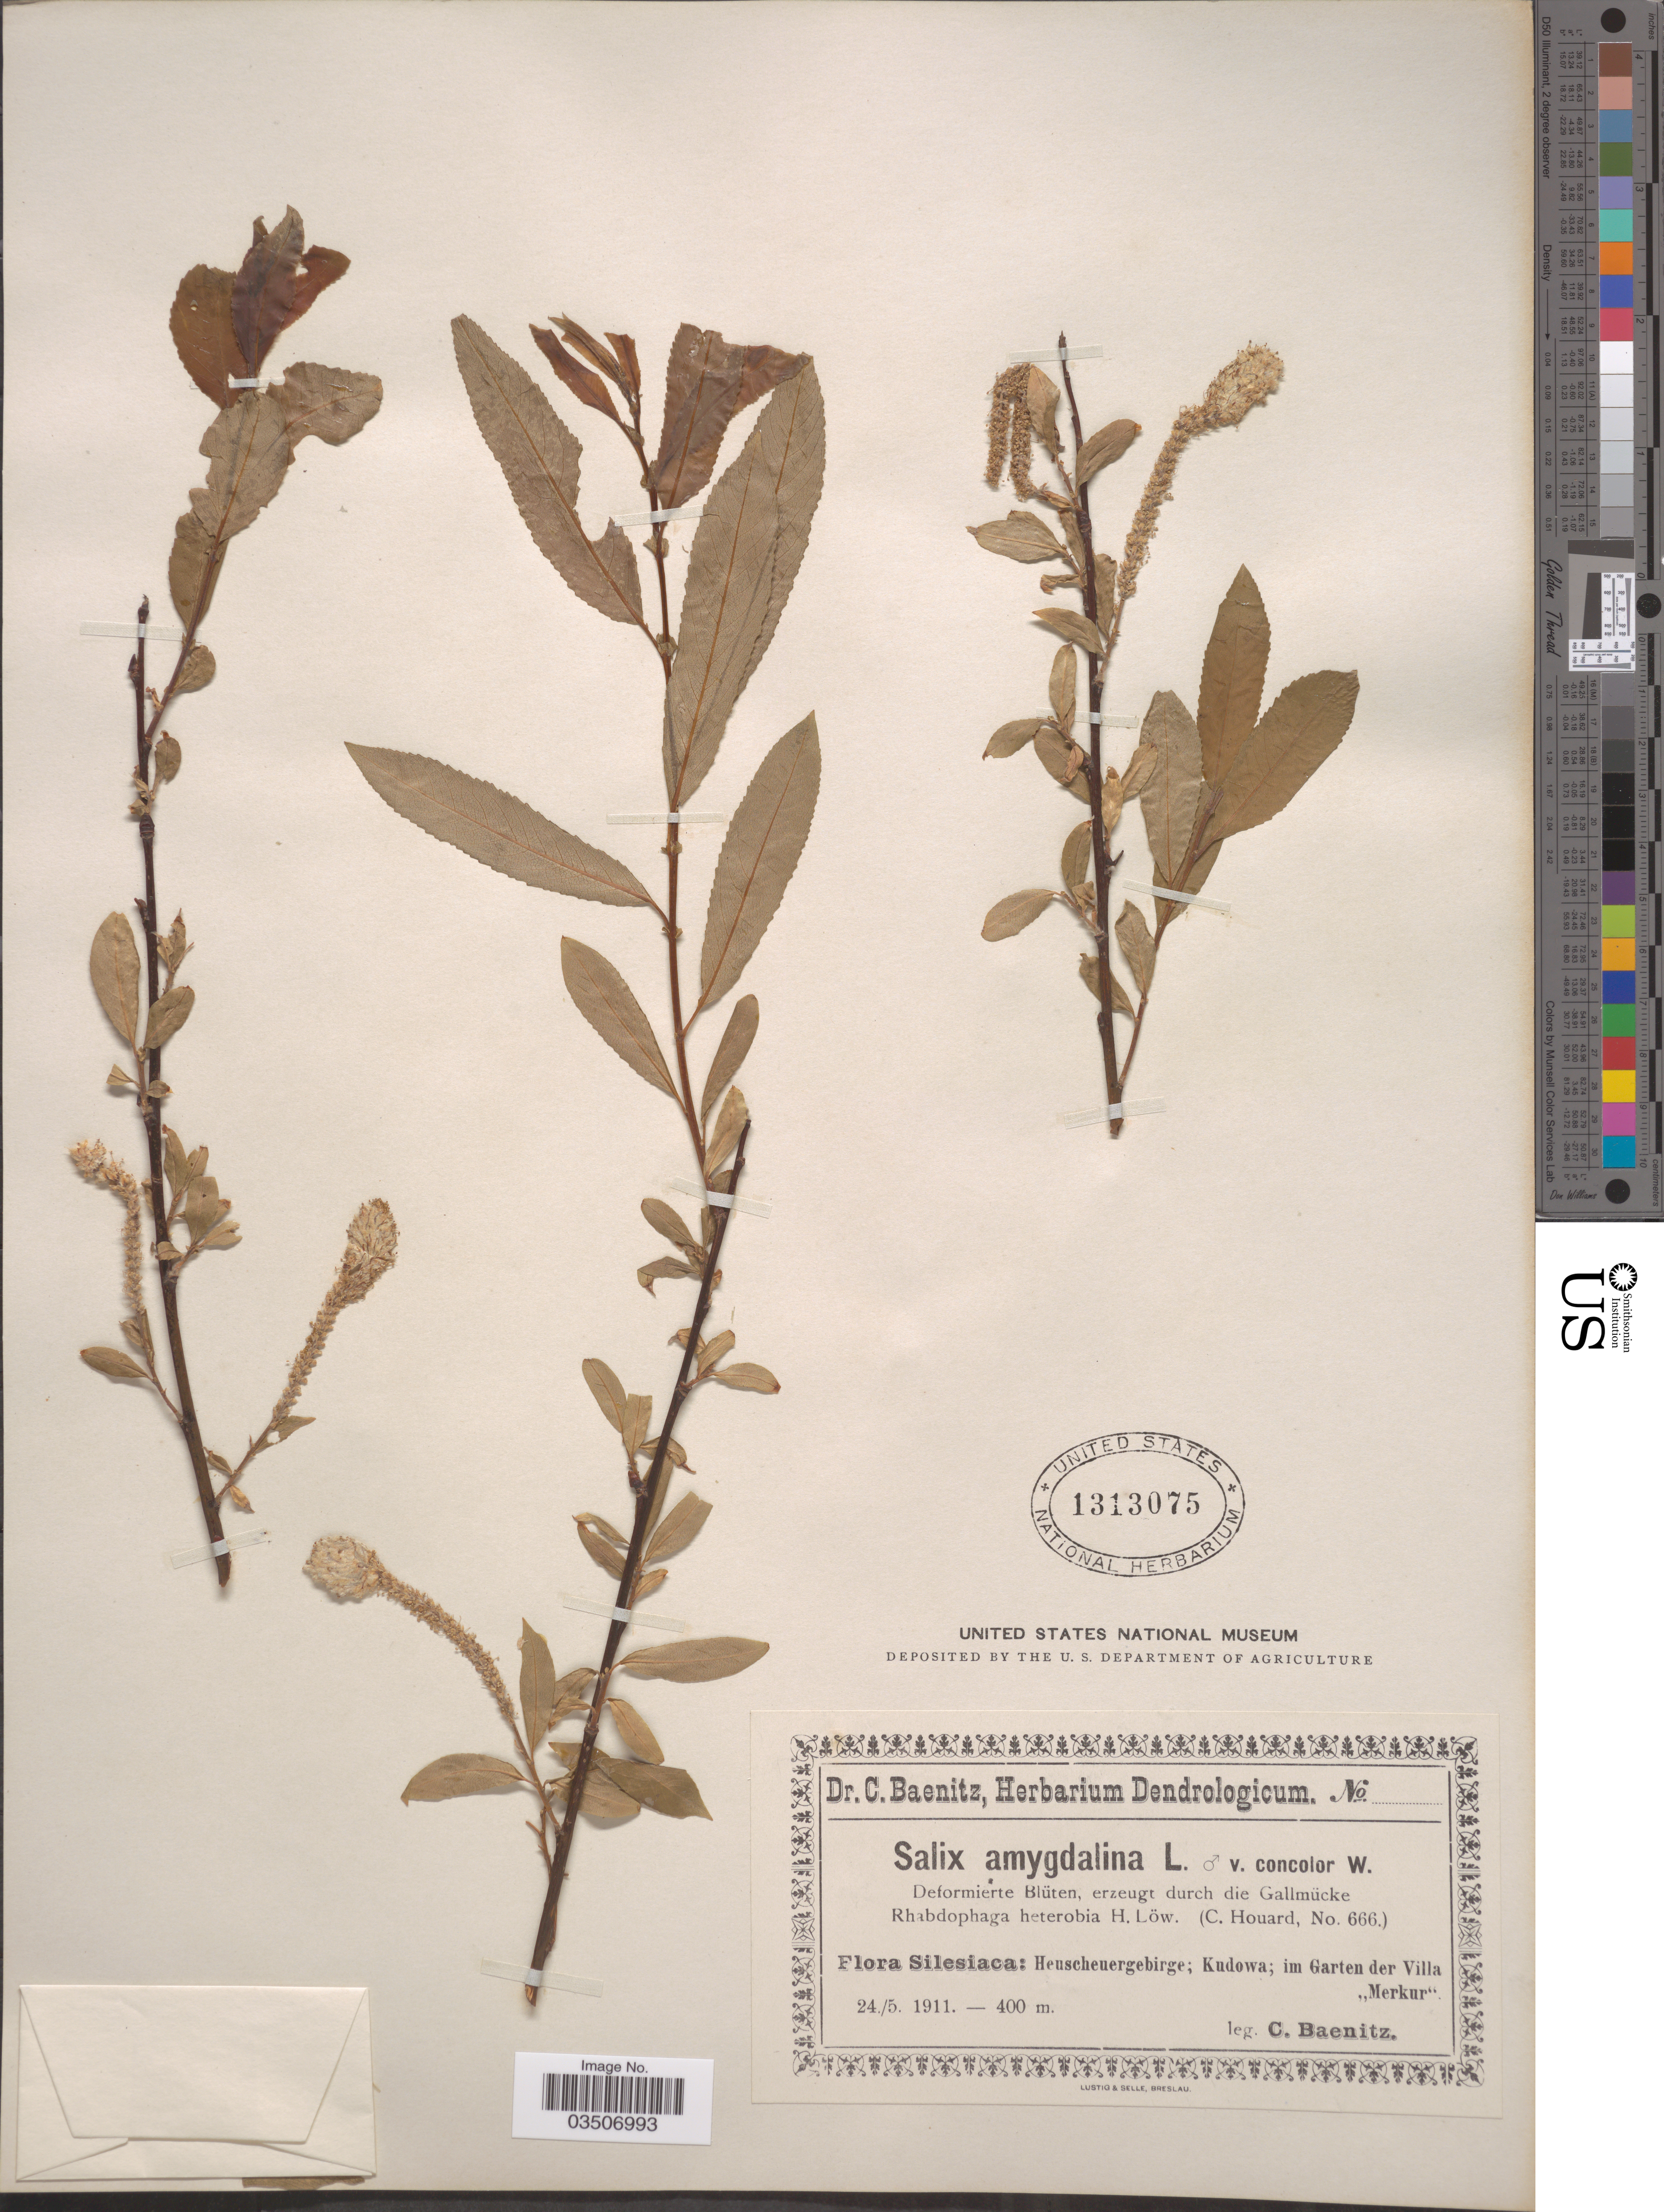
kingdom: Plantae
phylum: Tracheophyta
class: Magnoliopsida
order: Malpighiales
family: Salicaceae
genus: Salix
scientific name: Salix amygdalina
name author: L.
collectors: C. G. Baenitz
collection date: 1911-05-24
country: Poland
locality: Silesiaca: Huescheuergebirge; Kudowa; im Garten der Villa "Merkur".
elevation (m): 400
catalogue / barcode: US 1313075